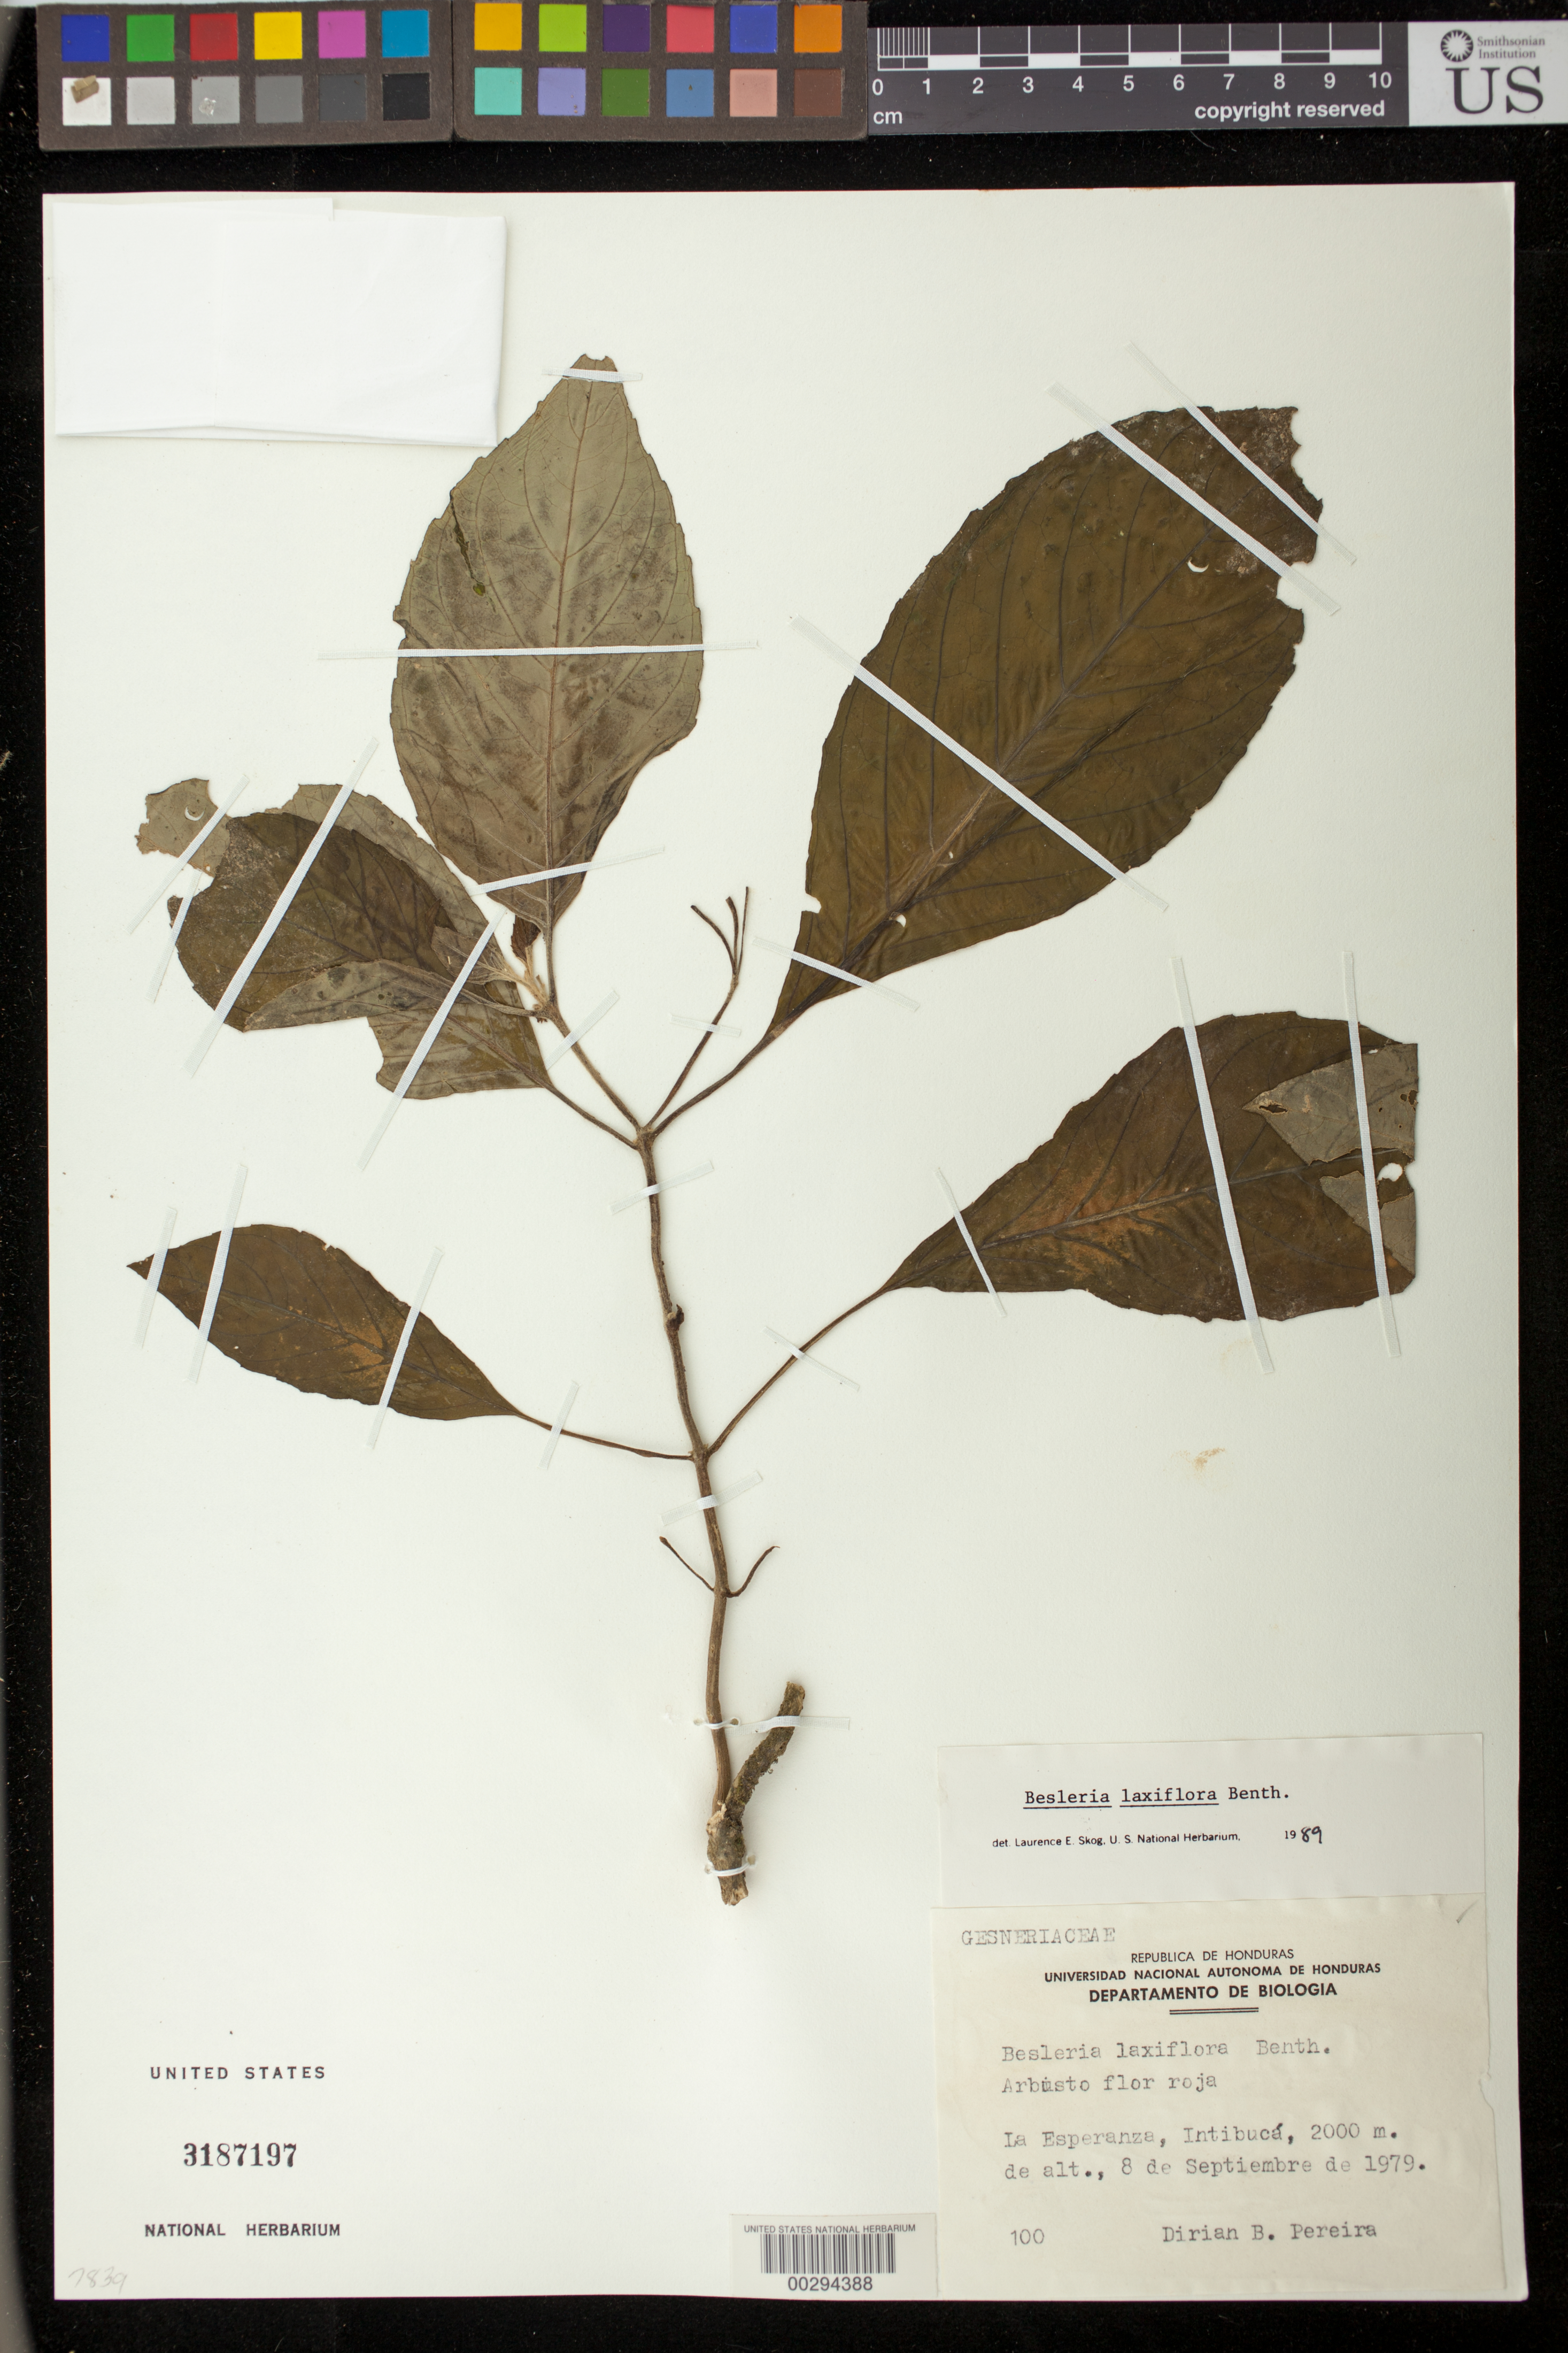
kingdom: Plantae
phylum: Tracheophyta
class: Magnoliopsida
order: Lamiales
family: Gesneriaceae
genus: Besleria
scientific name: Besleria laxiflora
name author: Benth.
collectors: D. Pereira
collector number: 100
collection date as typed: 08 Sep 1979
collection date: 1979-09-08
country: Honduras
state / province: Intibucá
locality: La Esperanza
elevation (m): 2000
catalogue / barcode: US 3187197